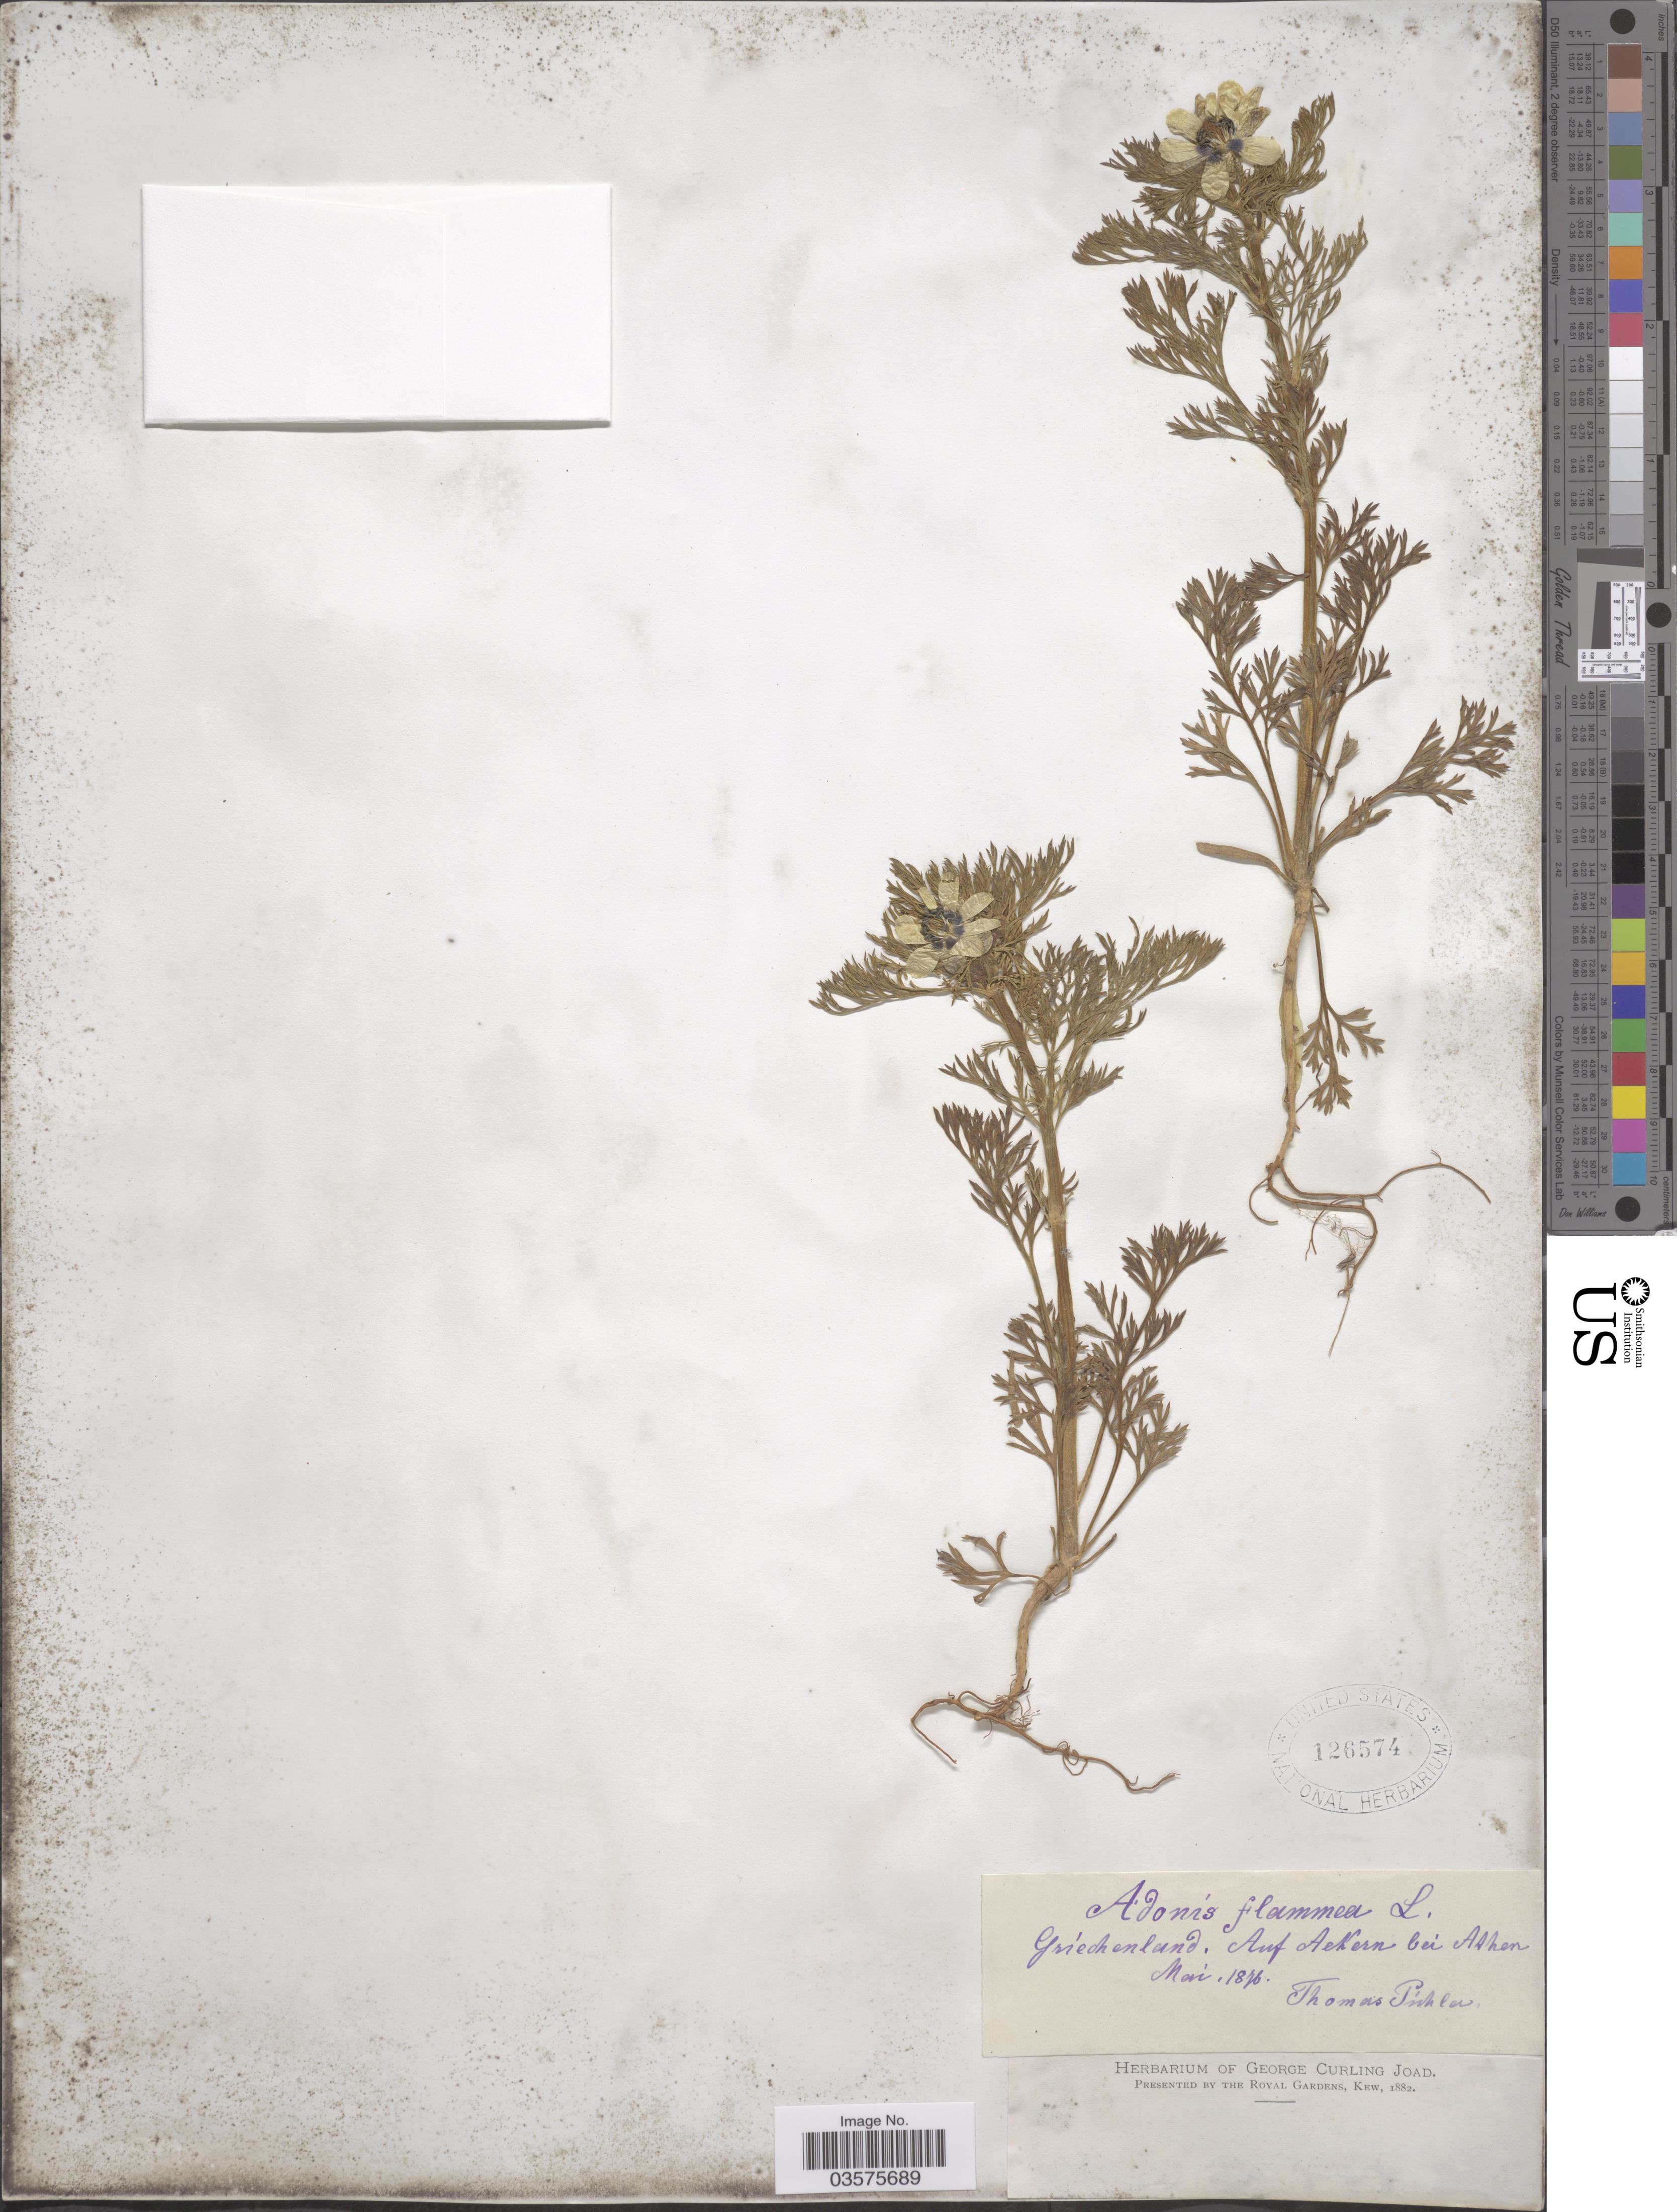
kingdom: Plantae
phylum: Tracheophyta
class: Magnoliopsida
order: Ranunculales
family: Ranunculaceae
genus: Adonis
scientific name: Adonis flammea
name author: Jacq.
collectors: T. Pichler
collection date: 1876-05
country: Greece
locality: Griechenland. Auf Aekern bei Athen.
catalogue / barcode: US 126574